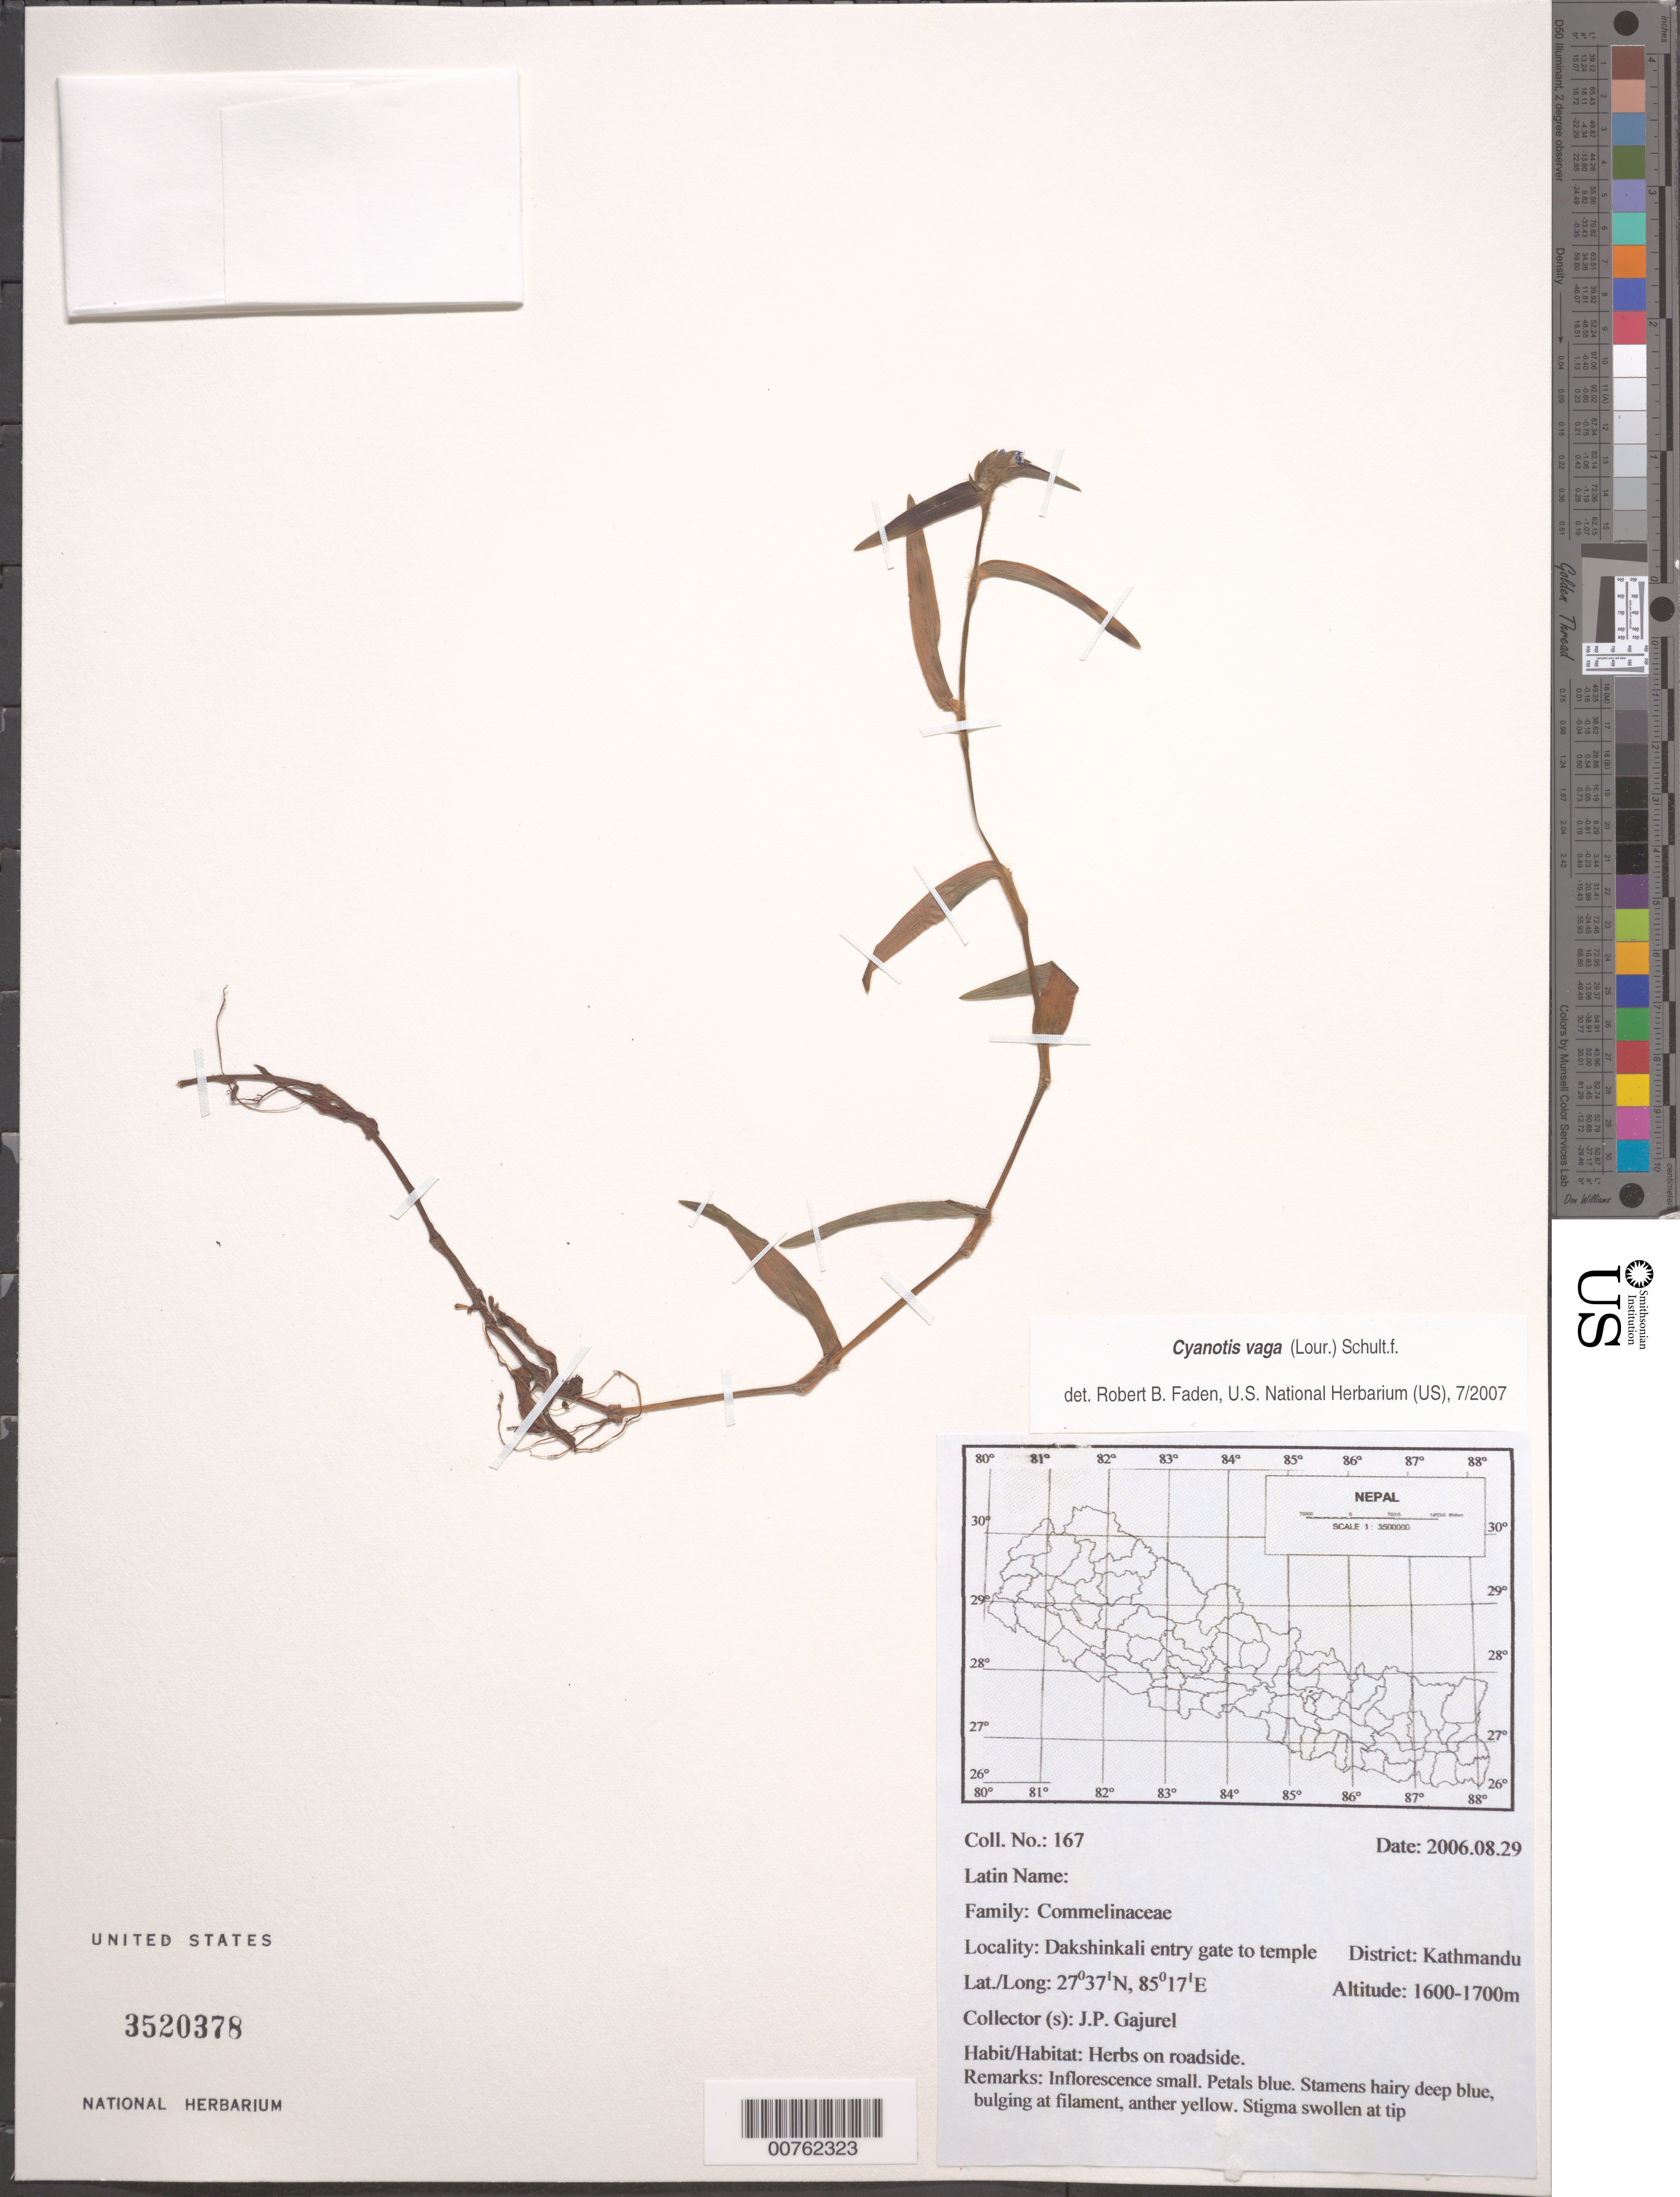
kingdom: Plantae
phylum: Tracheophyta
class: Liliopsida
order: Commelinales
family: Commelinaceae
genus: Cyanotis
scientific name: Cyanotis vaga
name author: (Lour.) Schult. & Schult. f.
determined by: Faden, Robert B., (US), Smithsonian Institution - National Museum of Natural History (UNITED STATES)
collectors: J. Gajurel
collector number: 167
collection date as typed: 29 Aug 2006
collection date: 2006-08-29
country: Nepal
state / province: Bagmati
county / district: Kathmandu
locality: Dakshinkali entry gate to temple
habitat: Herbs on roadside.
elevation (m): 1600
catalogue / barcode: US 3520378